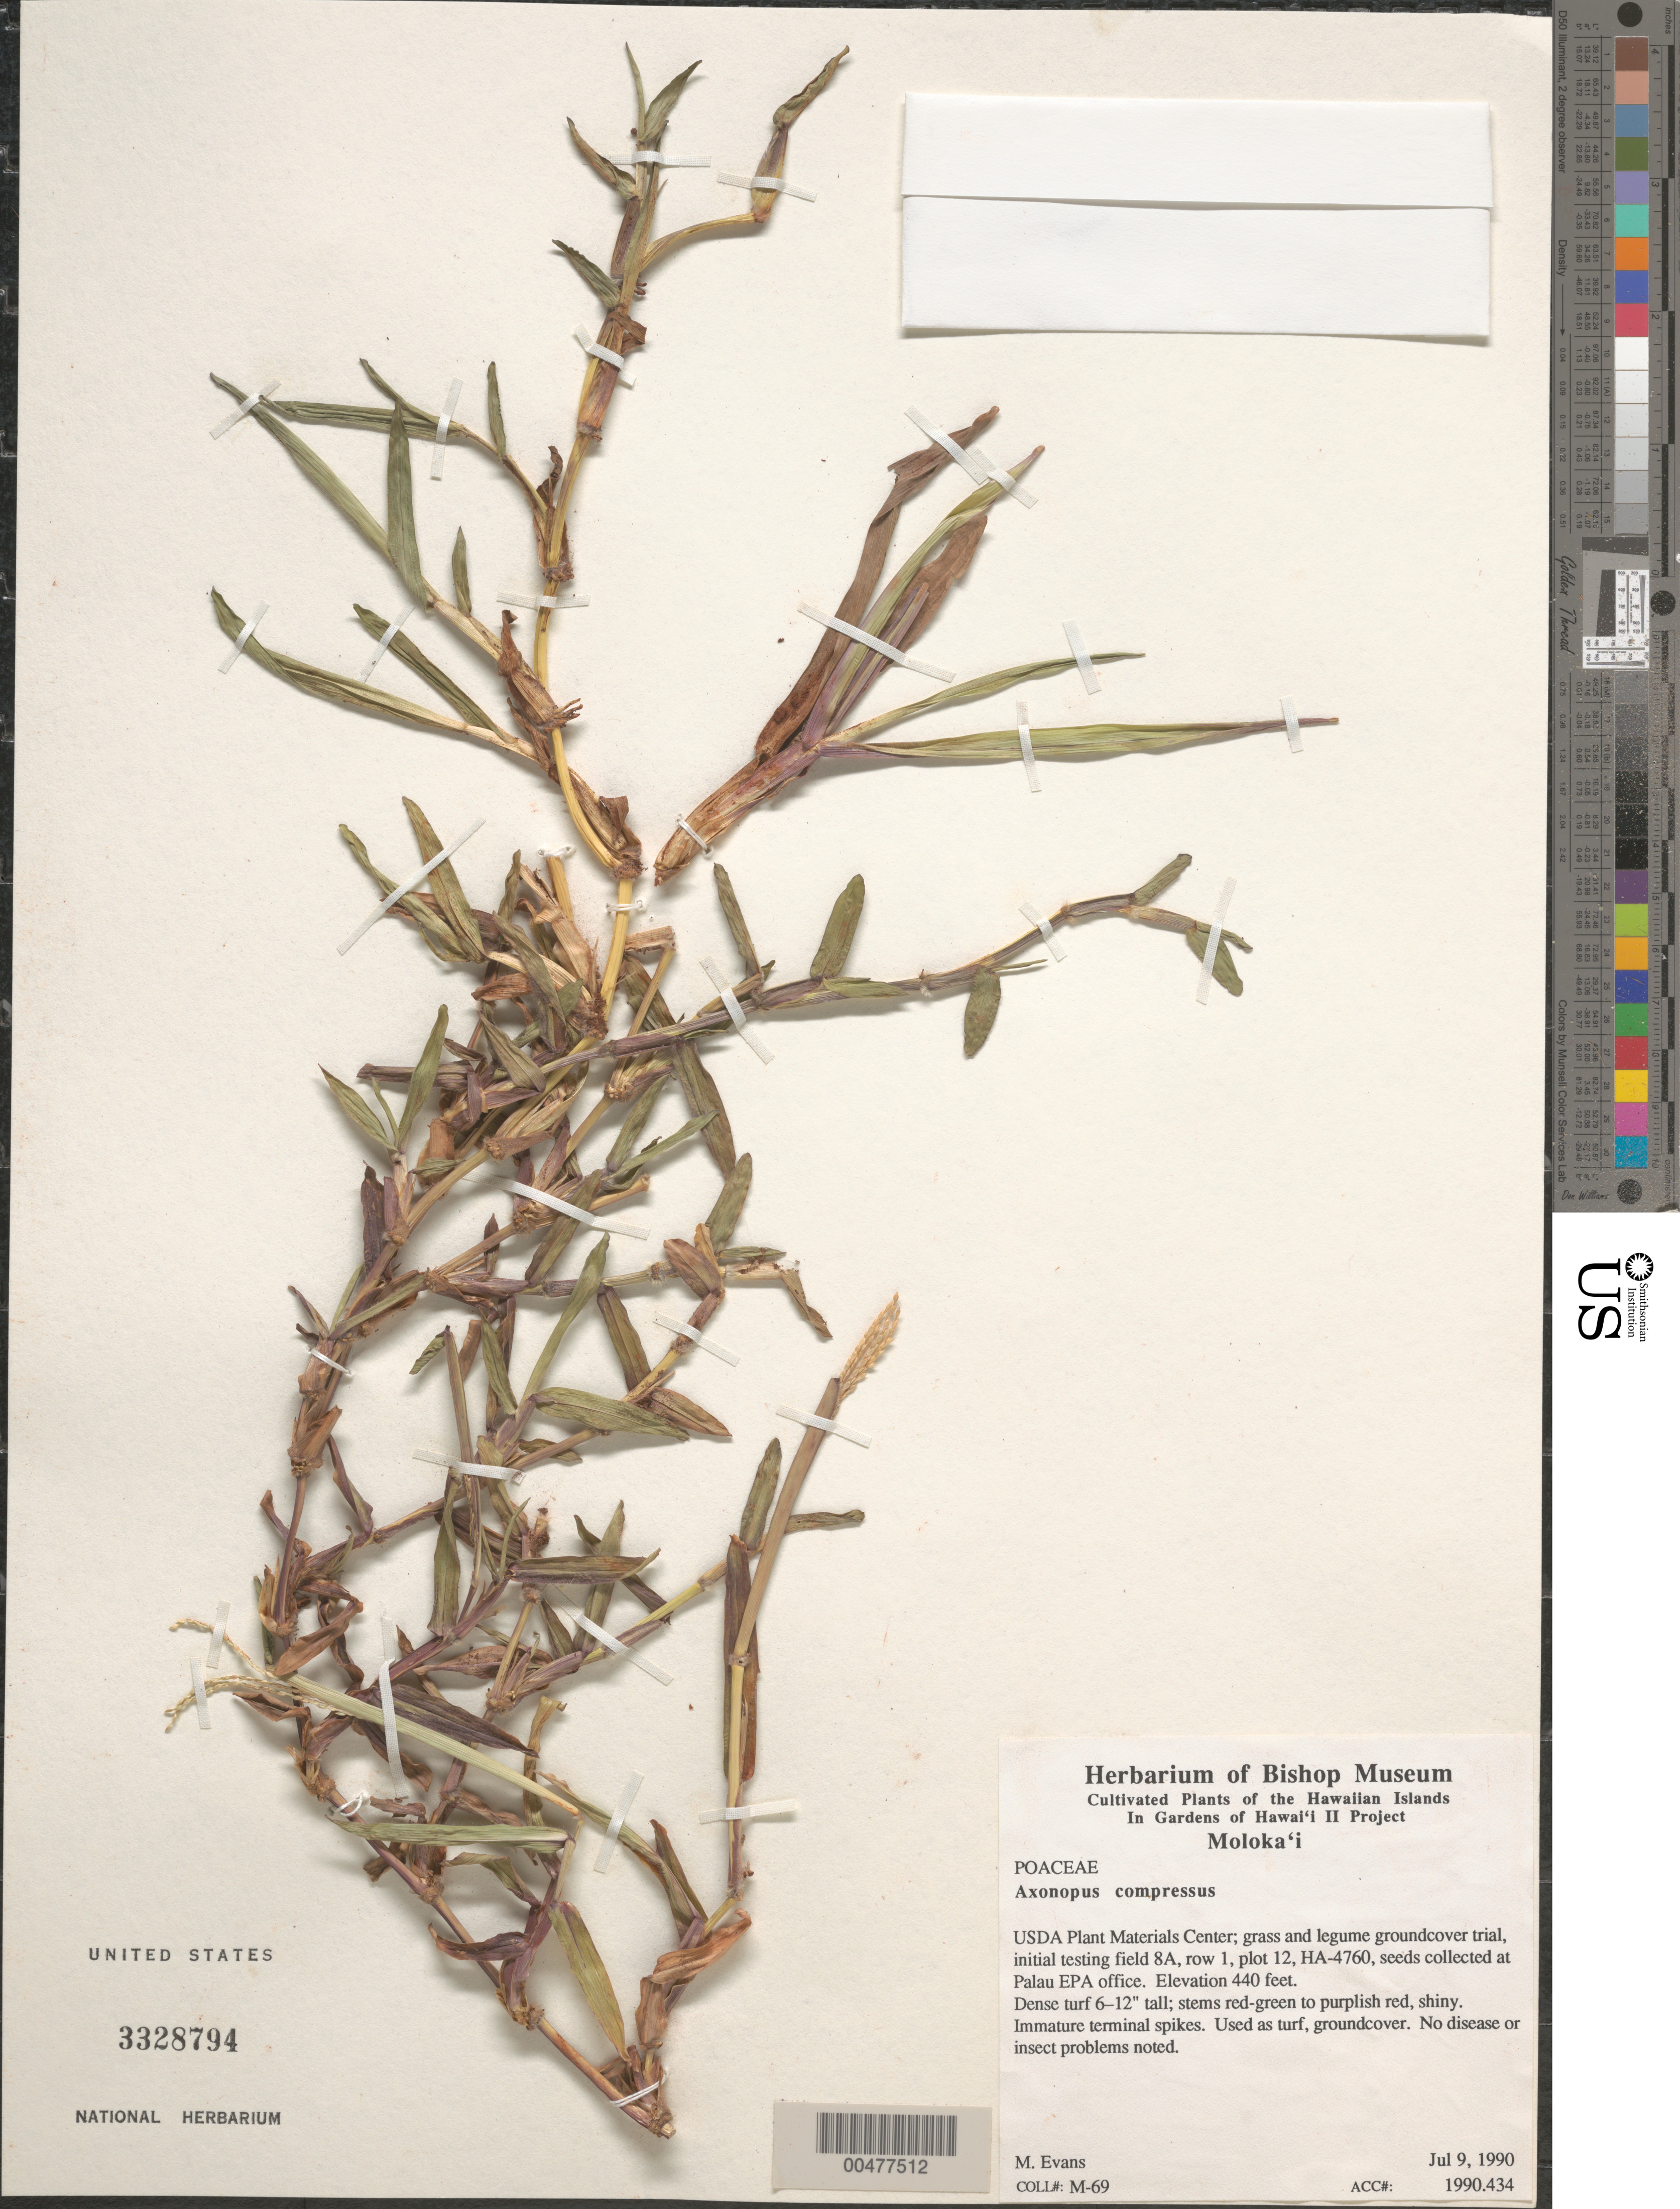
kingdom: Plantae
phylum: Tracheophyta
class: Liliopsida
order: Poales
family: Poaceae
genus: Axonopus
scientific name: Axonopus compressus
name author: (Sw.) P. Beauv.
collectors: M. Evans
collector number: M-69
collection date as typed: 9 Jul 1990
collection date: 1990-07-09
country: United States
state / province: Hawaii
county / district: Maui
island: Moloka'i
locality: USDA Plant Materials Center, grass and legume groundcover trail, field 8A, row 1, plot 12, HA-4760,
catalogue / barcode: US 3328794